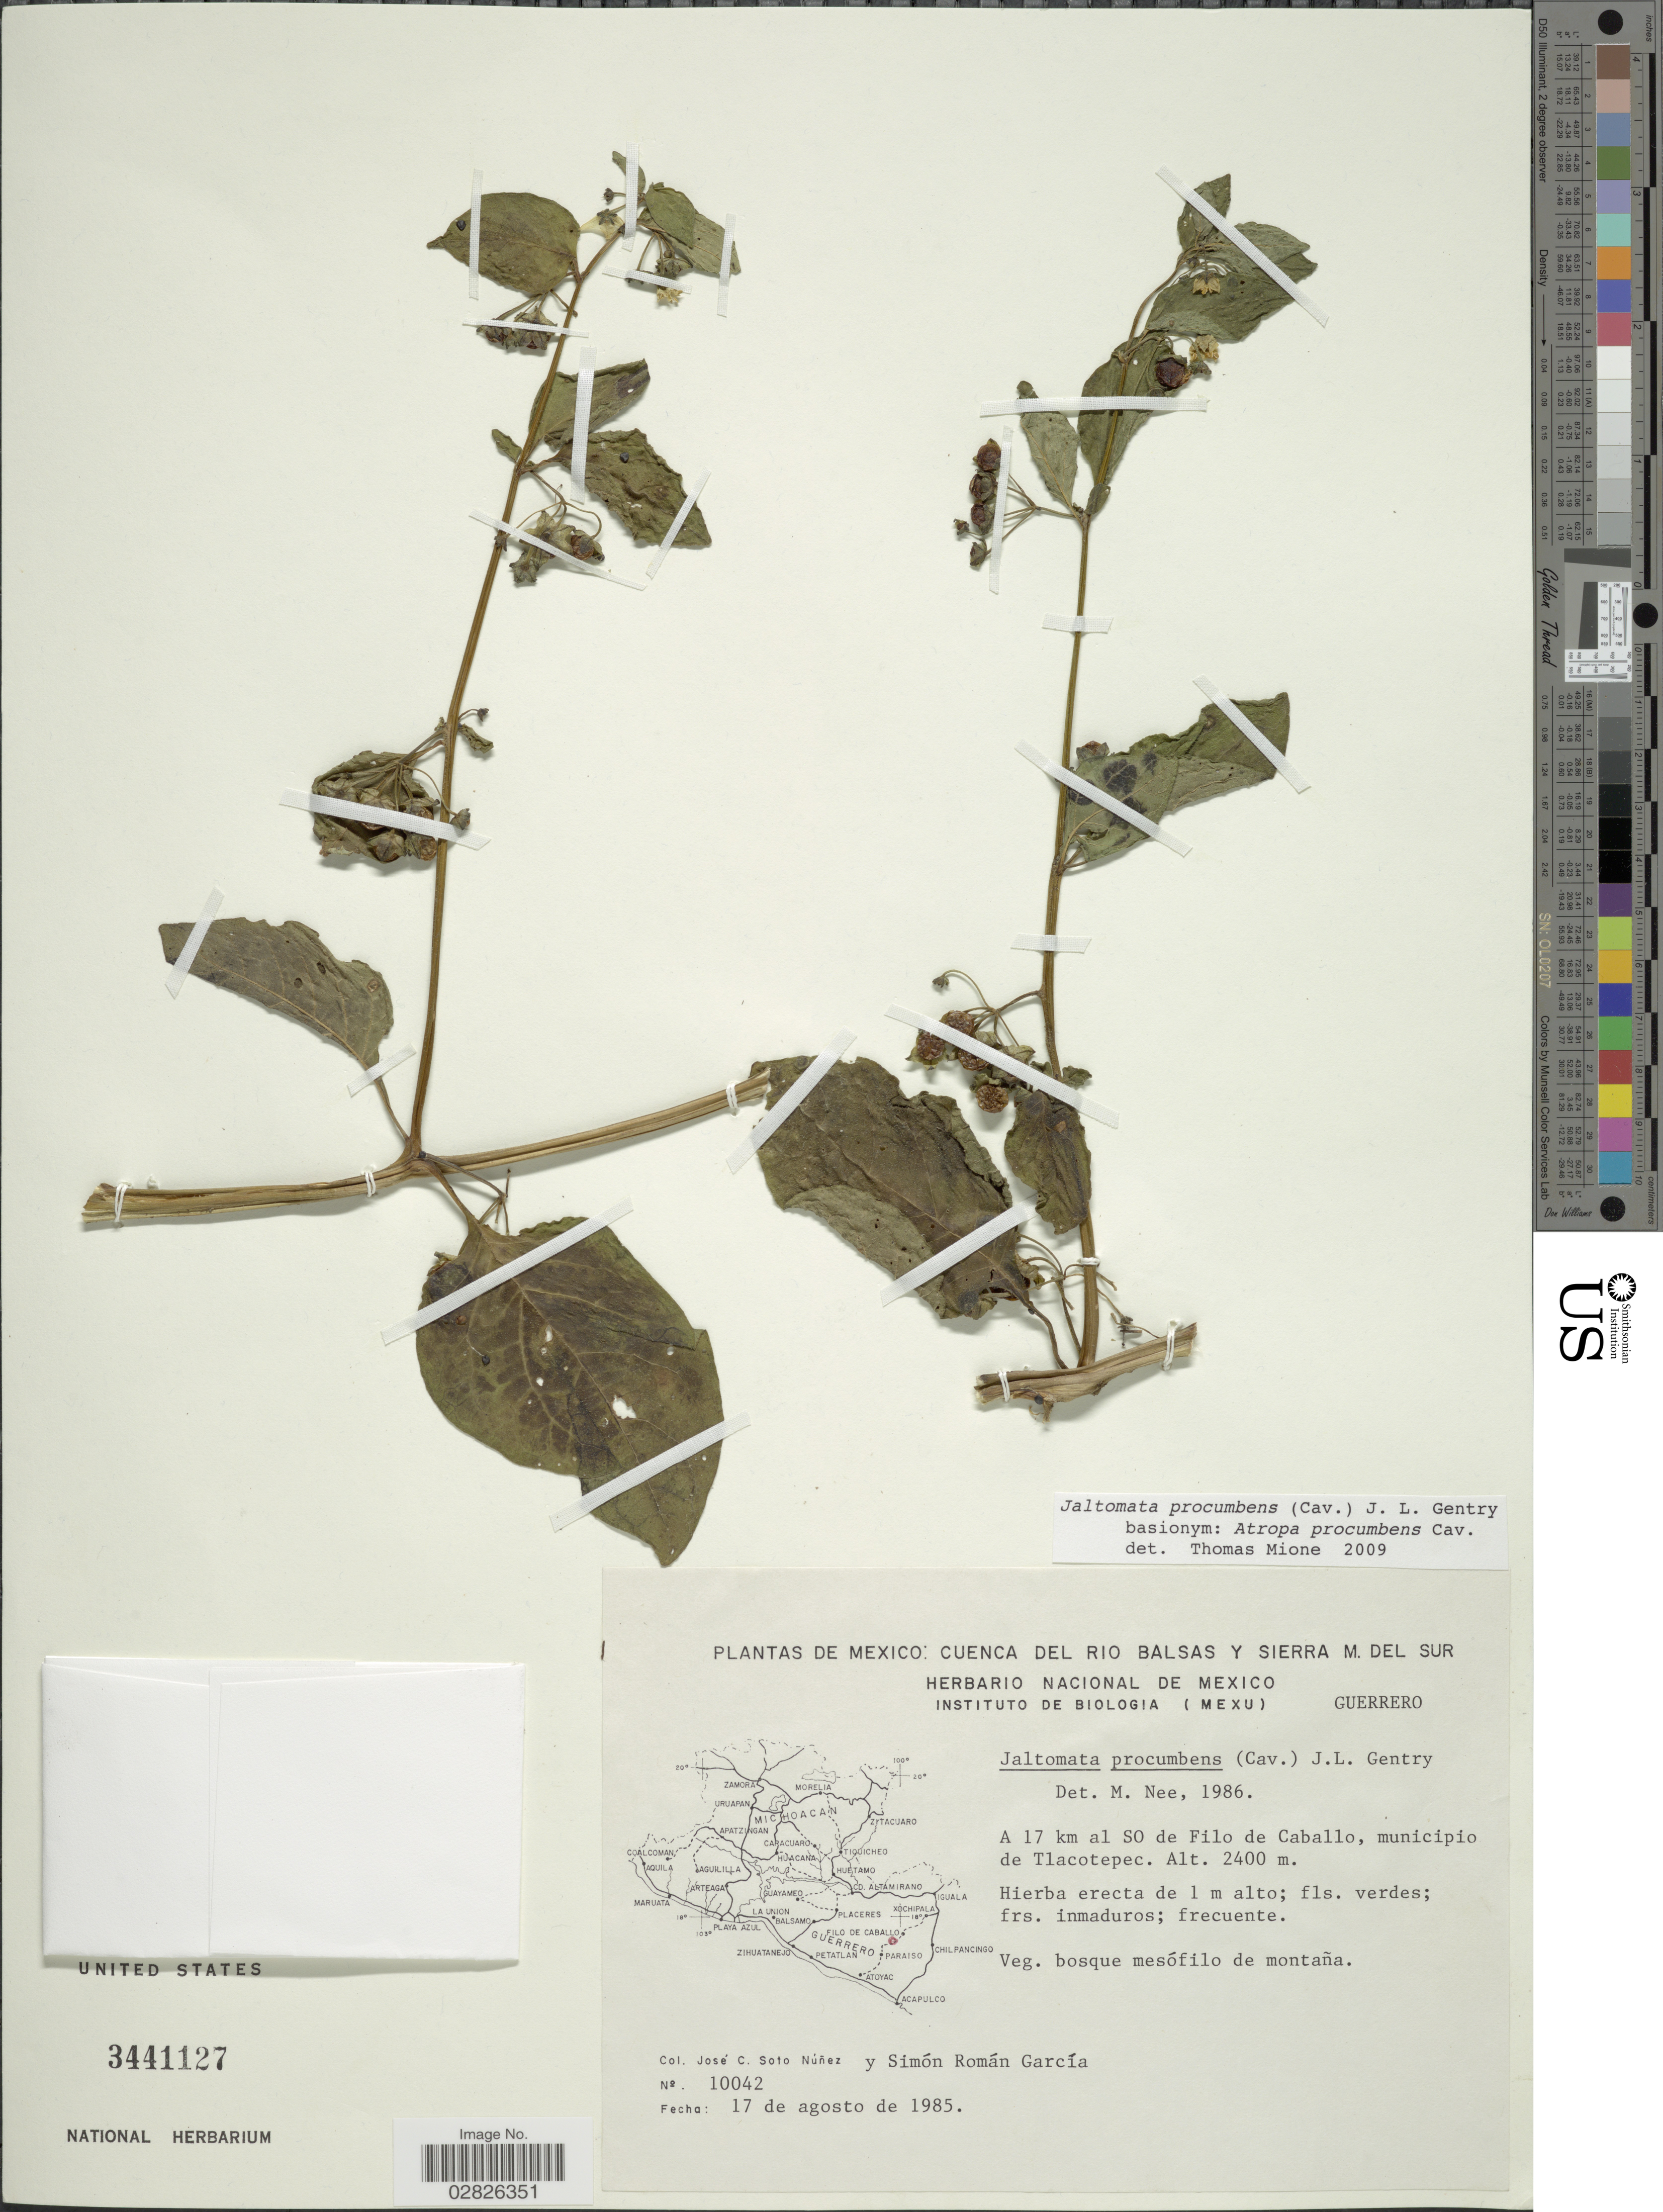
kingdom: Plantae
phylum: Tracheophyta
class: Magnoliopsida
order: Solanales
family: Solanaceae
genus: Jaltomata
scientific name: Jaltomata procumbens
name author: (Cav.) J.L. Gentry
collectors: J. Soto & S. Román G.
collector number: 10042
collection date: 1985-08-17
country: Mexico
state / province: Guerrero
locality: Cuenca del Rio Balsas y Sierra M. del Sur. A 17 km al SO de Filo de Caballo, municipio de Tlacotepec.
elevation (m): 2400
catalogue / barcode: US 3441127